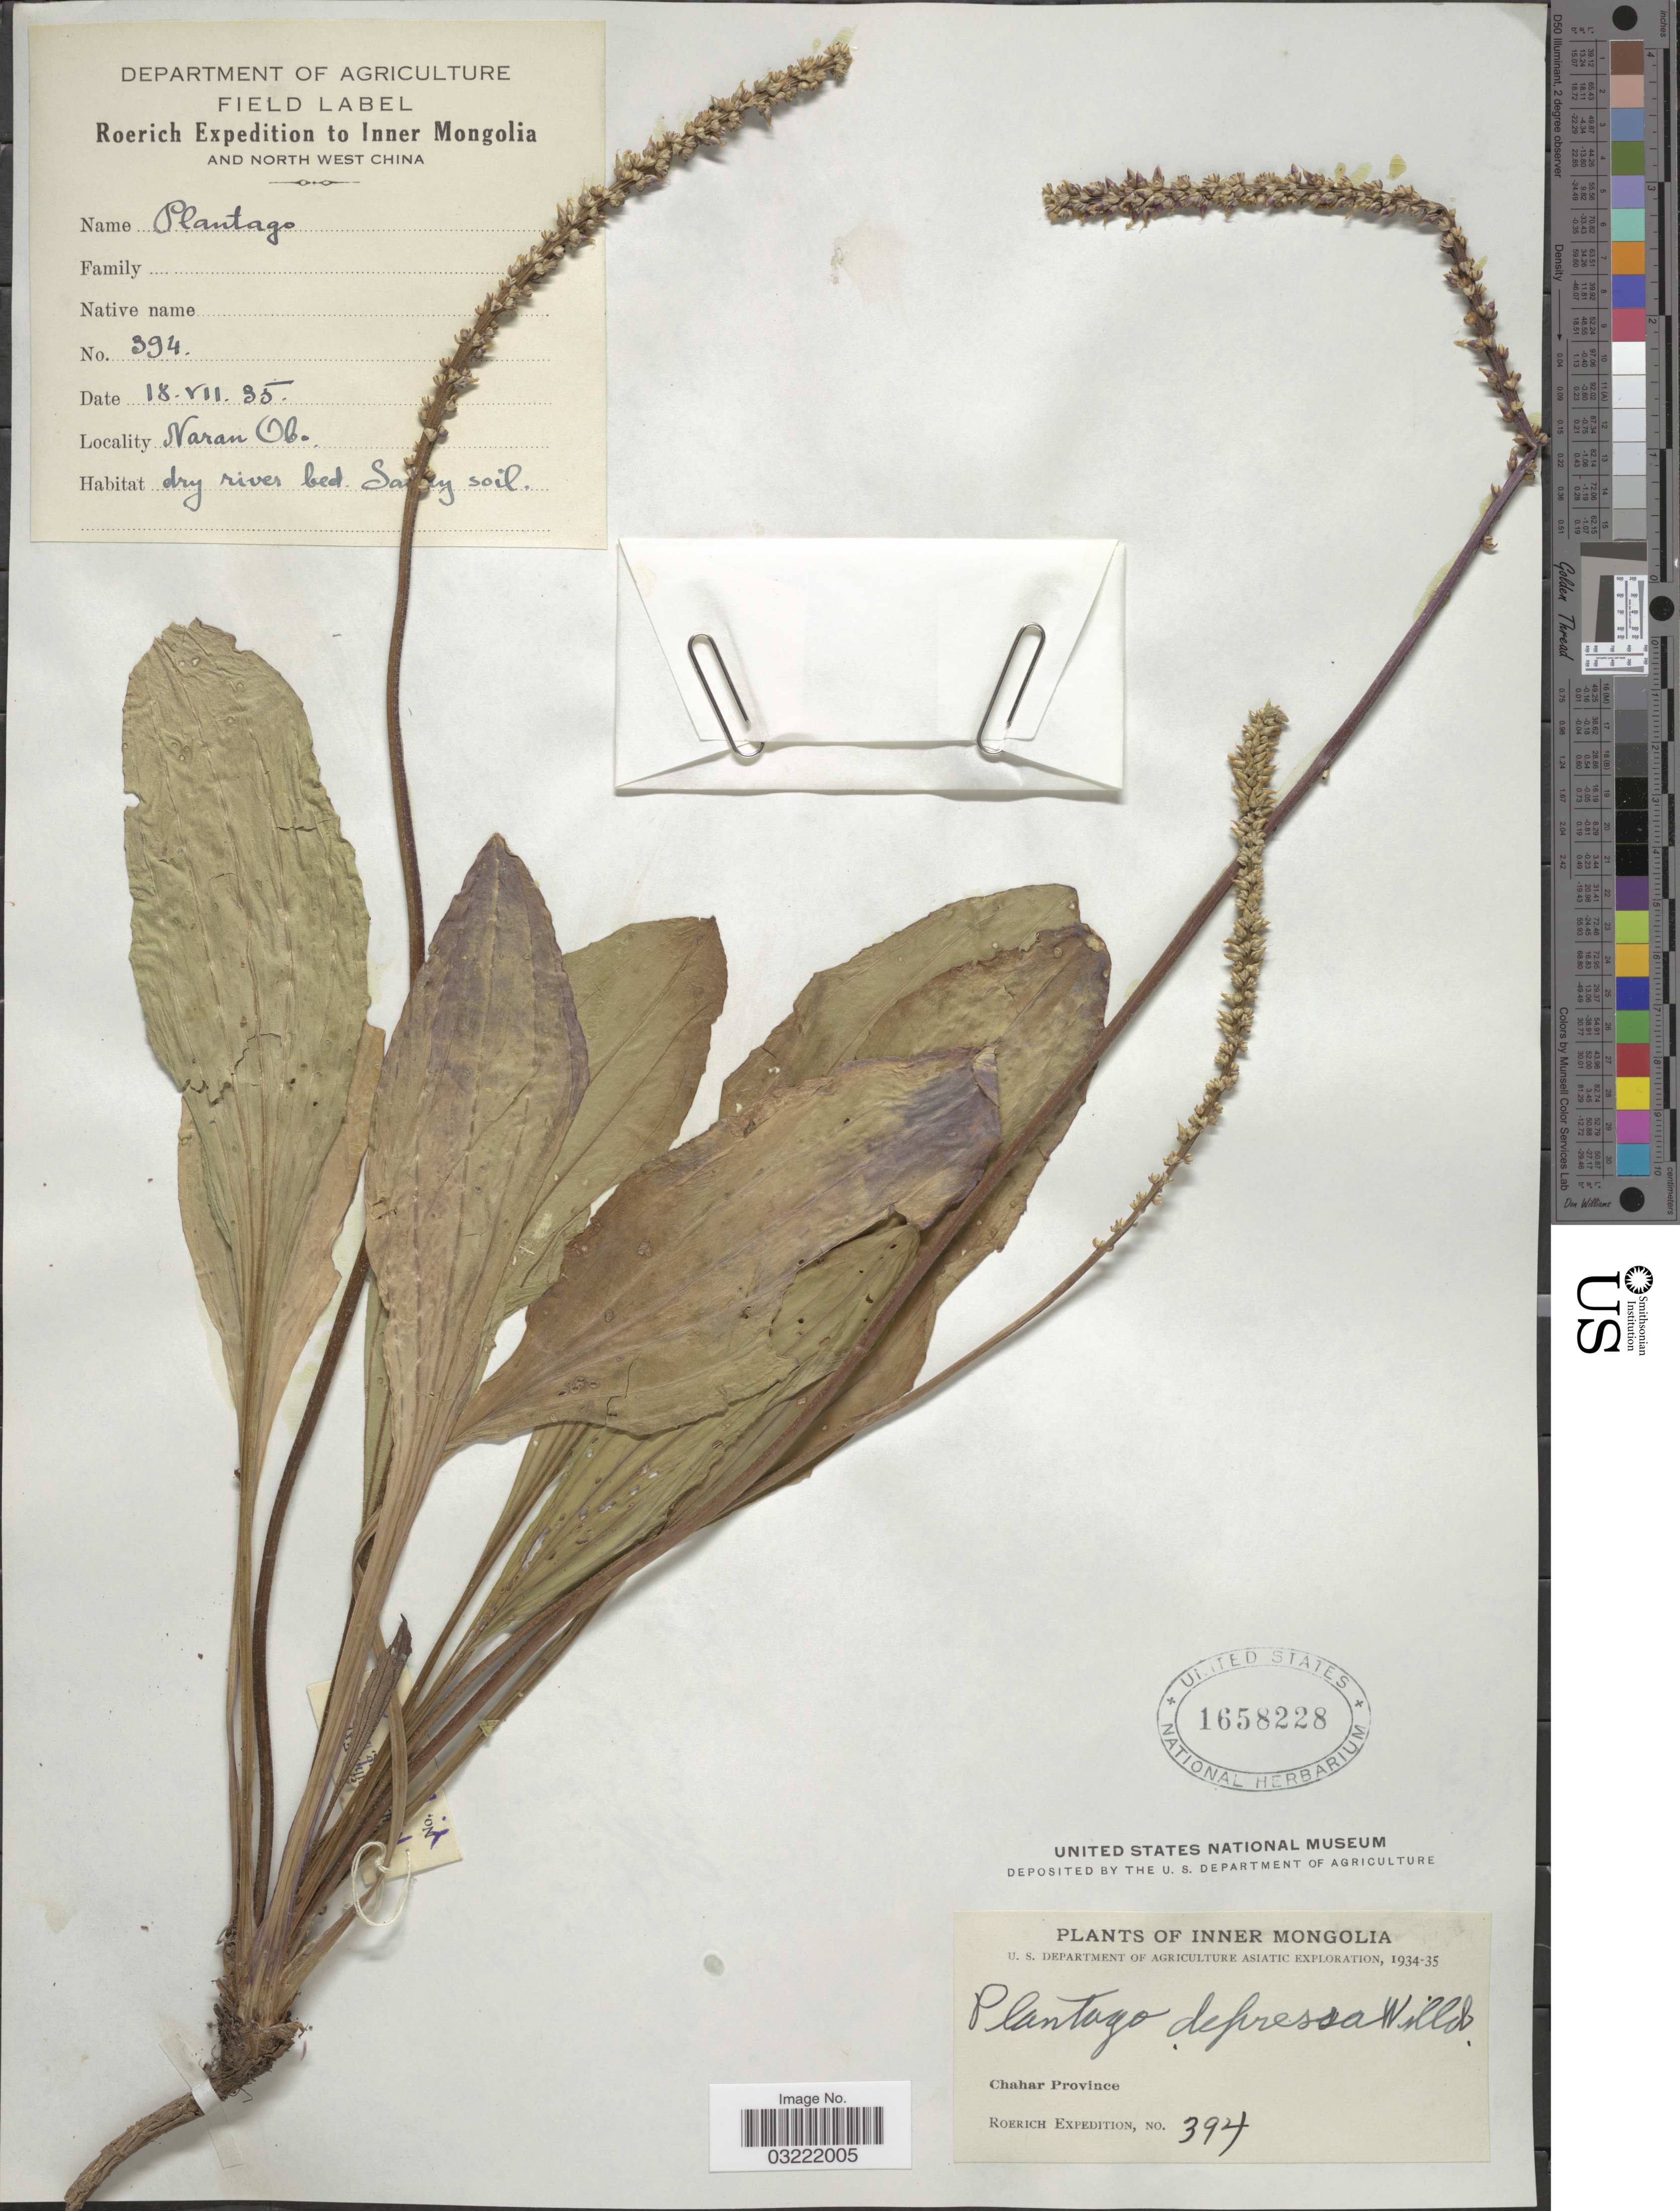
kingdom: Plantae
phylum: Tracheophyta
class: Magnoliopsida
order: Lamiales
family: Plantaginaceae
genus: Plantago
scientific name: Plantago depressa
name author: Willd.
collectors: -. Roerich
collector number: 394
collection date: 1935-07-18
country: China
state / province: Nei Monggol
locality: Inner Mongolia. Chahar Province. Naran Ob.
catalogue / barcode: US 1658228